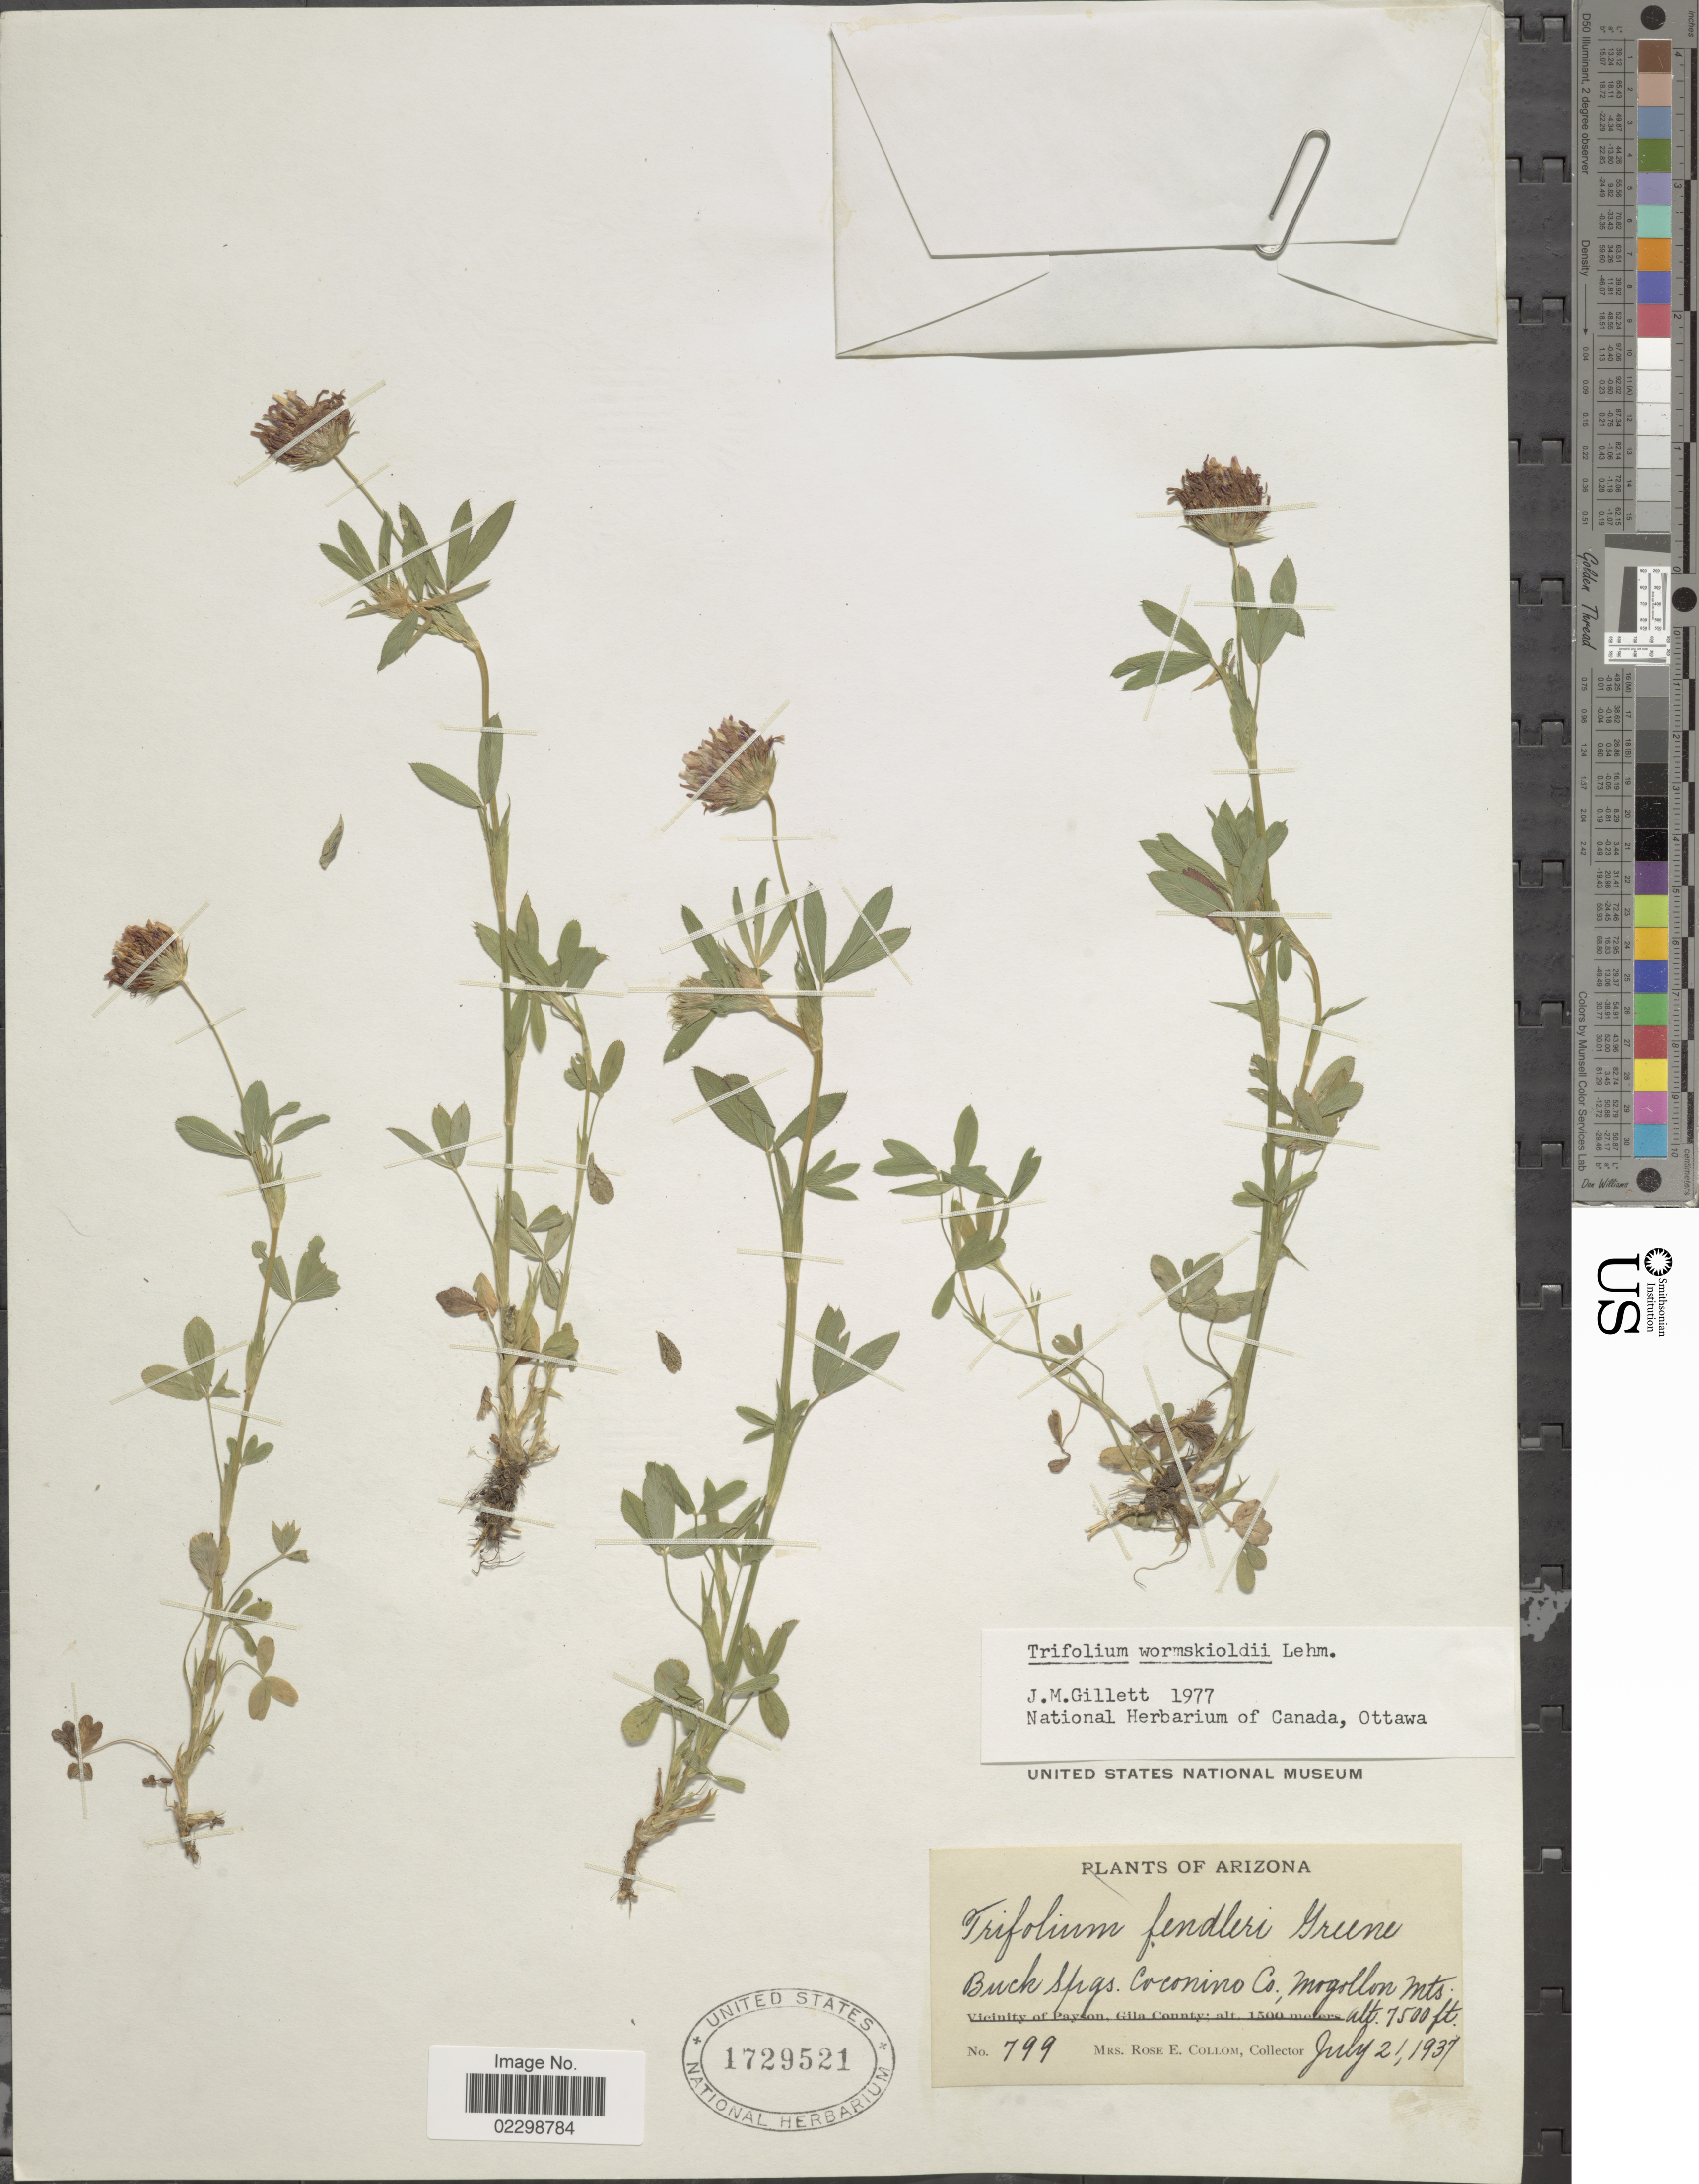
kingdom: Plantae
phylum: Tracheophyta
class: Magnoliopsida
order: Fabales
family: Fabaceae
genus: Trifolium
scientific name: Trifolium wormskioldii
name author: Lehm.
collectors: R. E. Collom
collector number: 799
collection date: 1937-07-21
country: United States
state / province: Arizona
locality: Buck Spgs. Coconino Co., Mogollon Mts.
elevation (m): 2286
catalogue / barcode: US 1729521